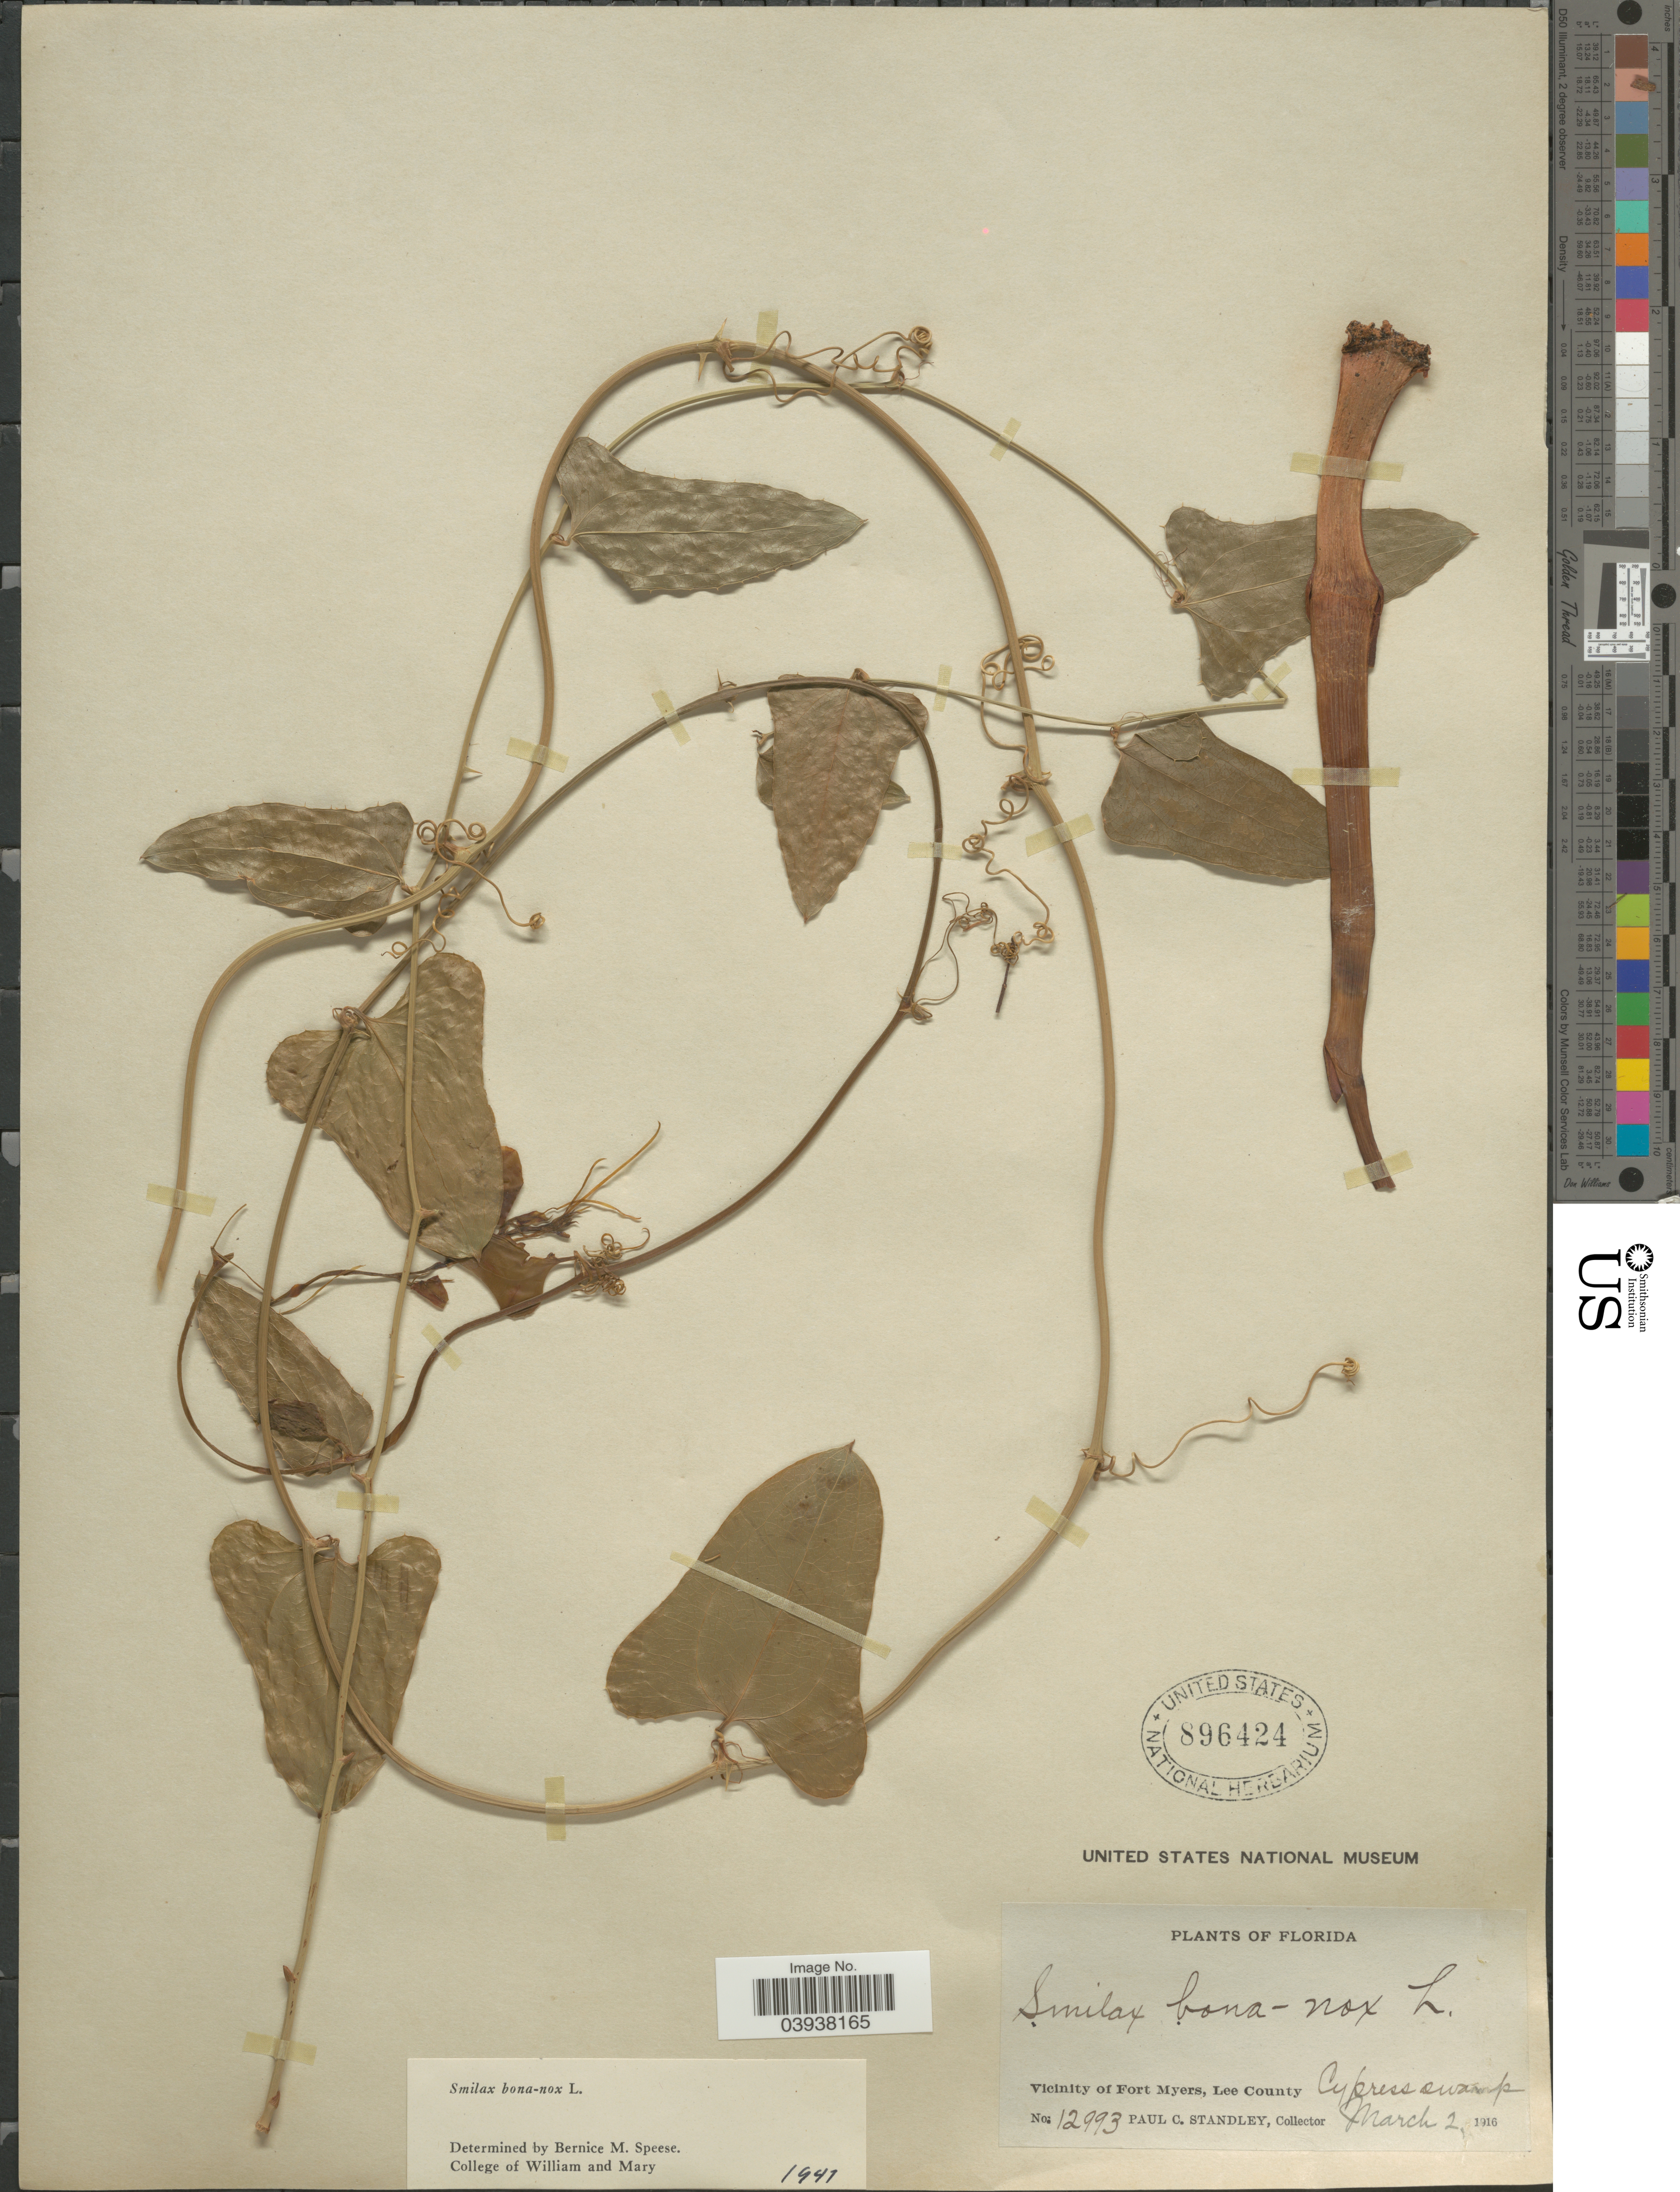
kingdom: Plantae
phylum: Tracheophyta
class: Liliopsida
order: Liliales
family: Smilacaceae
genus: Smilax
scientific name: Smilax bona-nox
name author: L.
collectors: P. C. Standley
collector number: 12993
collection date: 1916-03-02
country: United States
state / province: Florida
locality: Vicinity of Fort Myers, Lee County. Cypress swamp.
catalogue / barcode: US 896424